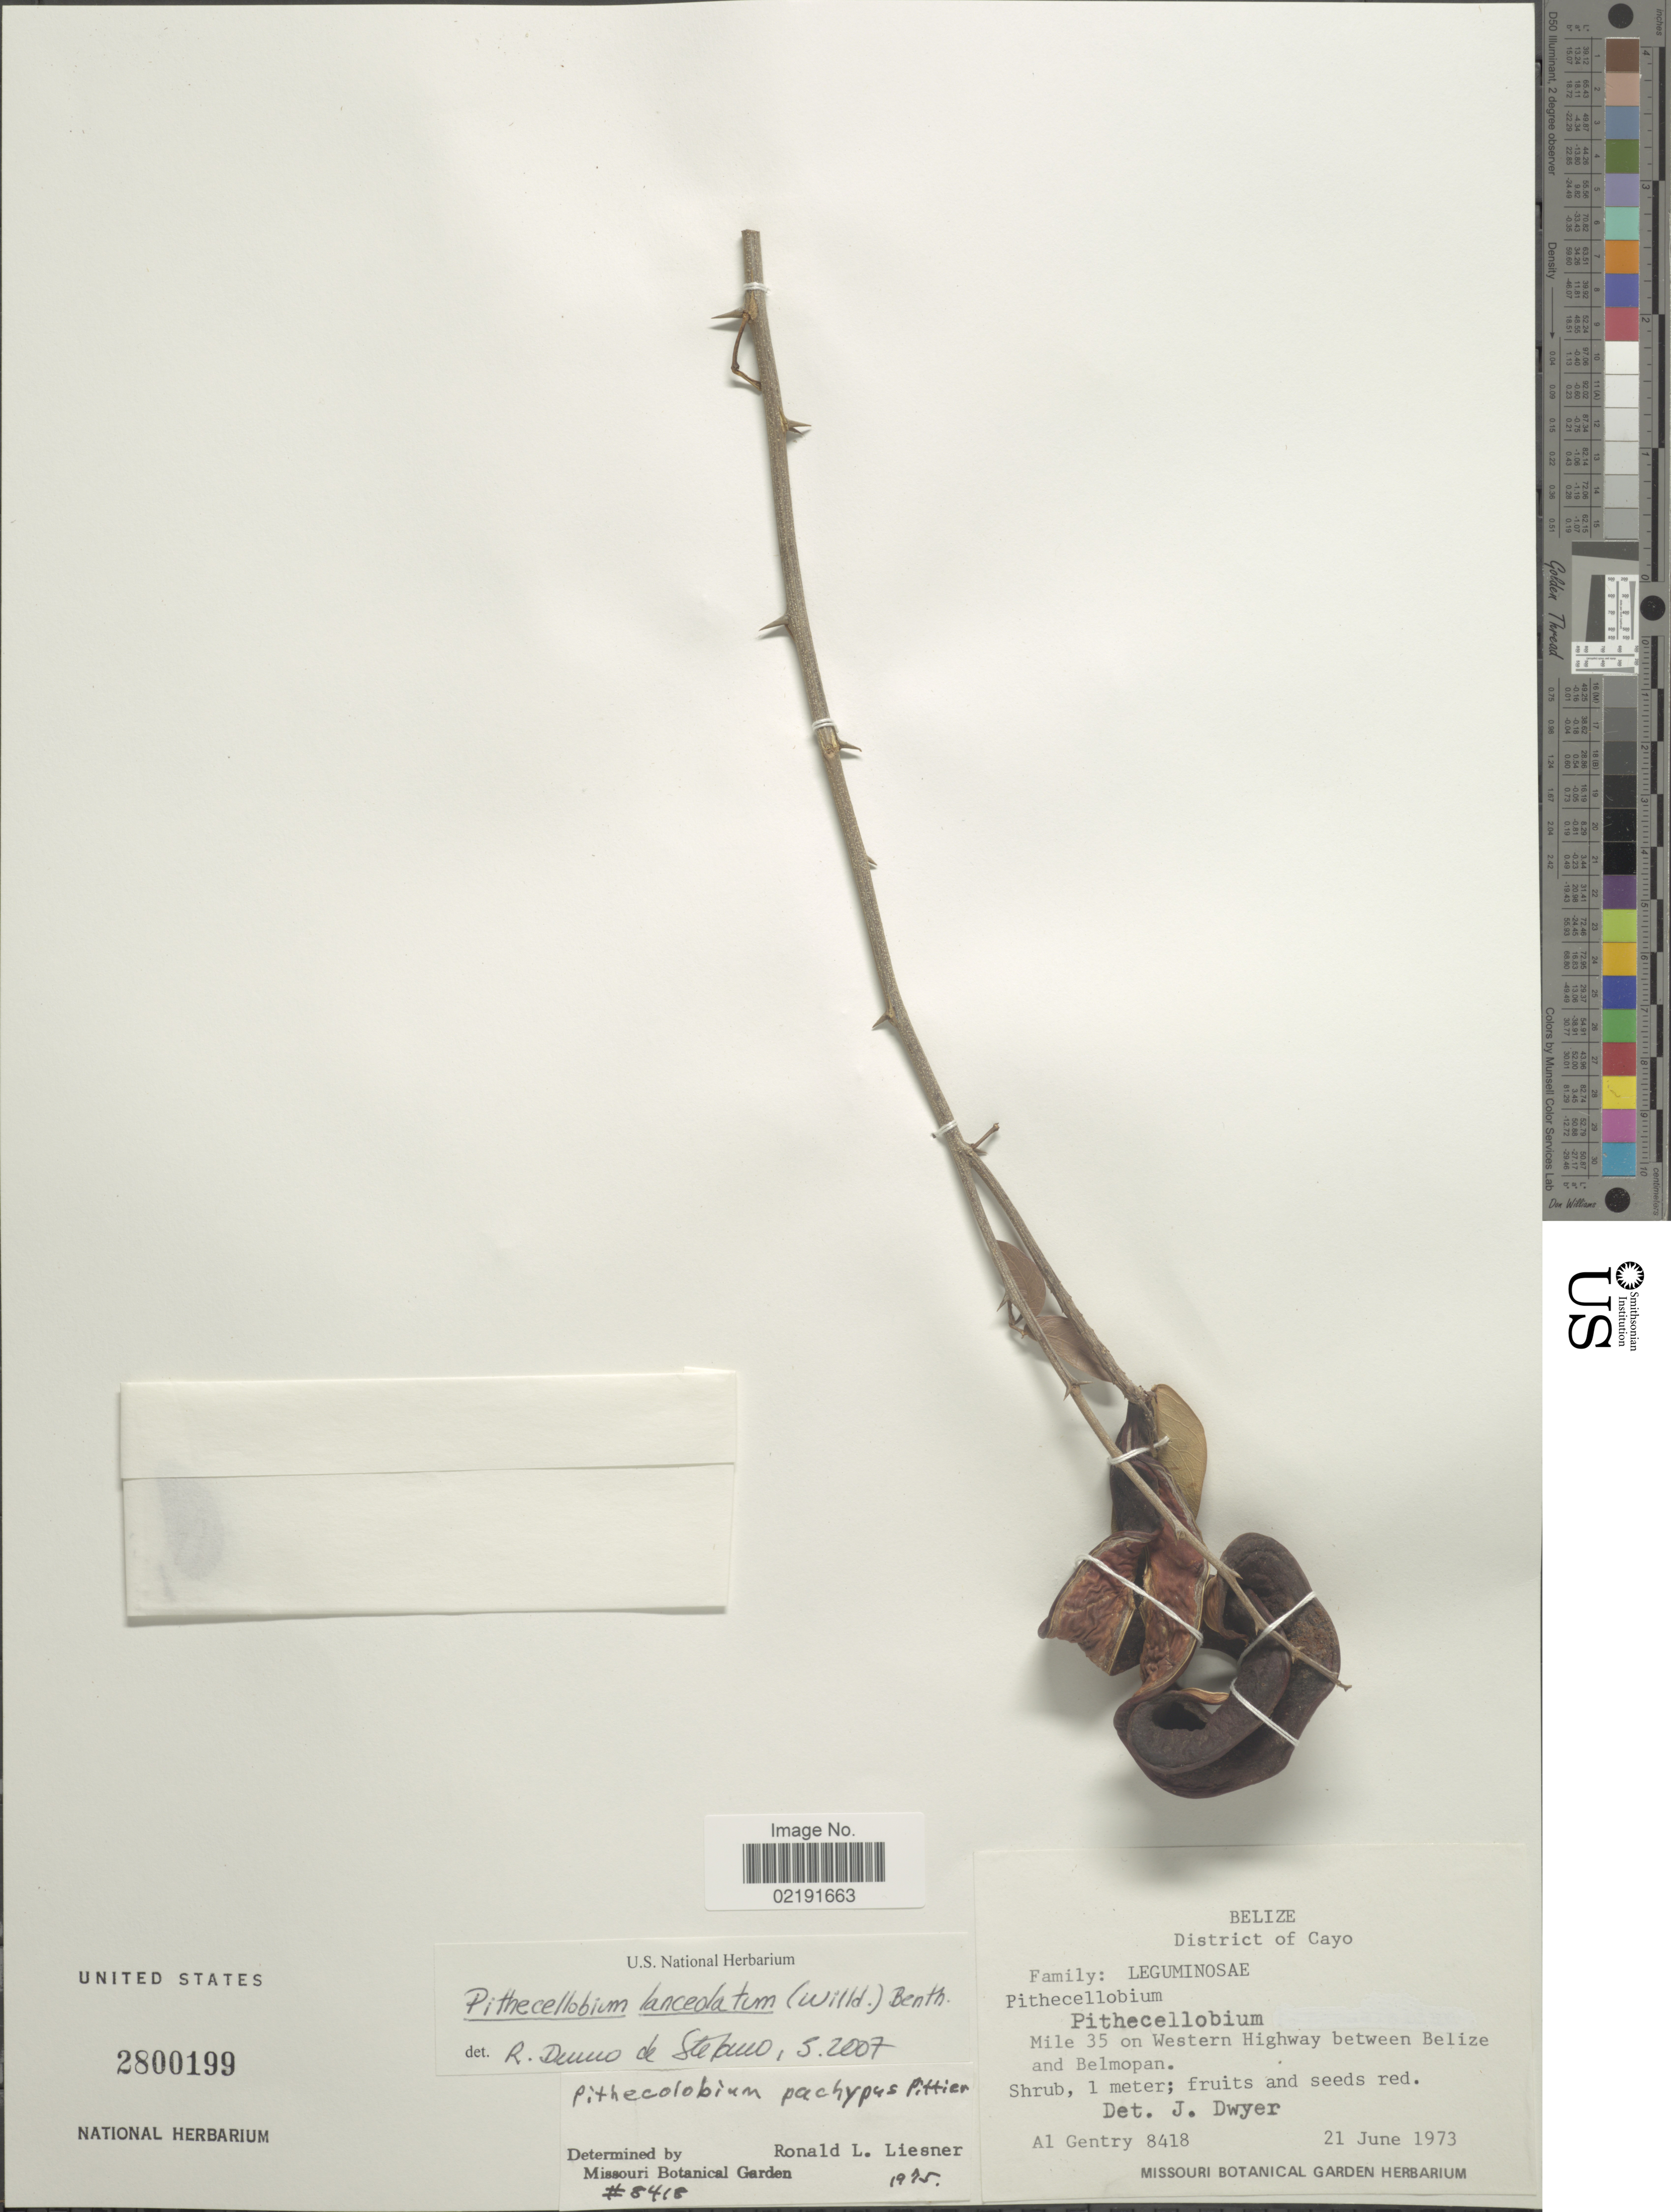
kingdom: Plantae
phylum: Tracheophyta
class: Magnoliopsida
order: Fabales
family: Fabaceae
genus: Pithecellobium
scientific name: Pithecellobium lanceolatum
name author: (Humb. & Bonpl. ex Willd.) Benth.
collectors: A. H. Gentry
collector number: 8418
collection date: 1973-06-21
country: Belize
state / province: Cayo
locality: District of Cayo. Mile 35 on Western Highway between Belize and Belmopan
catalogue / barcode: US 2800199